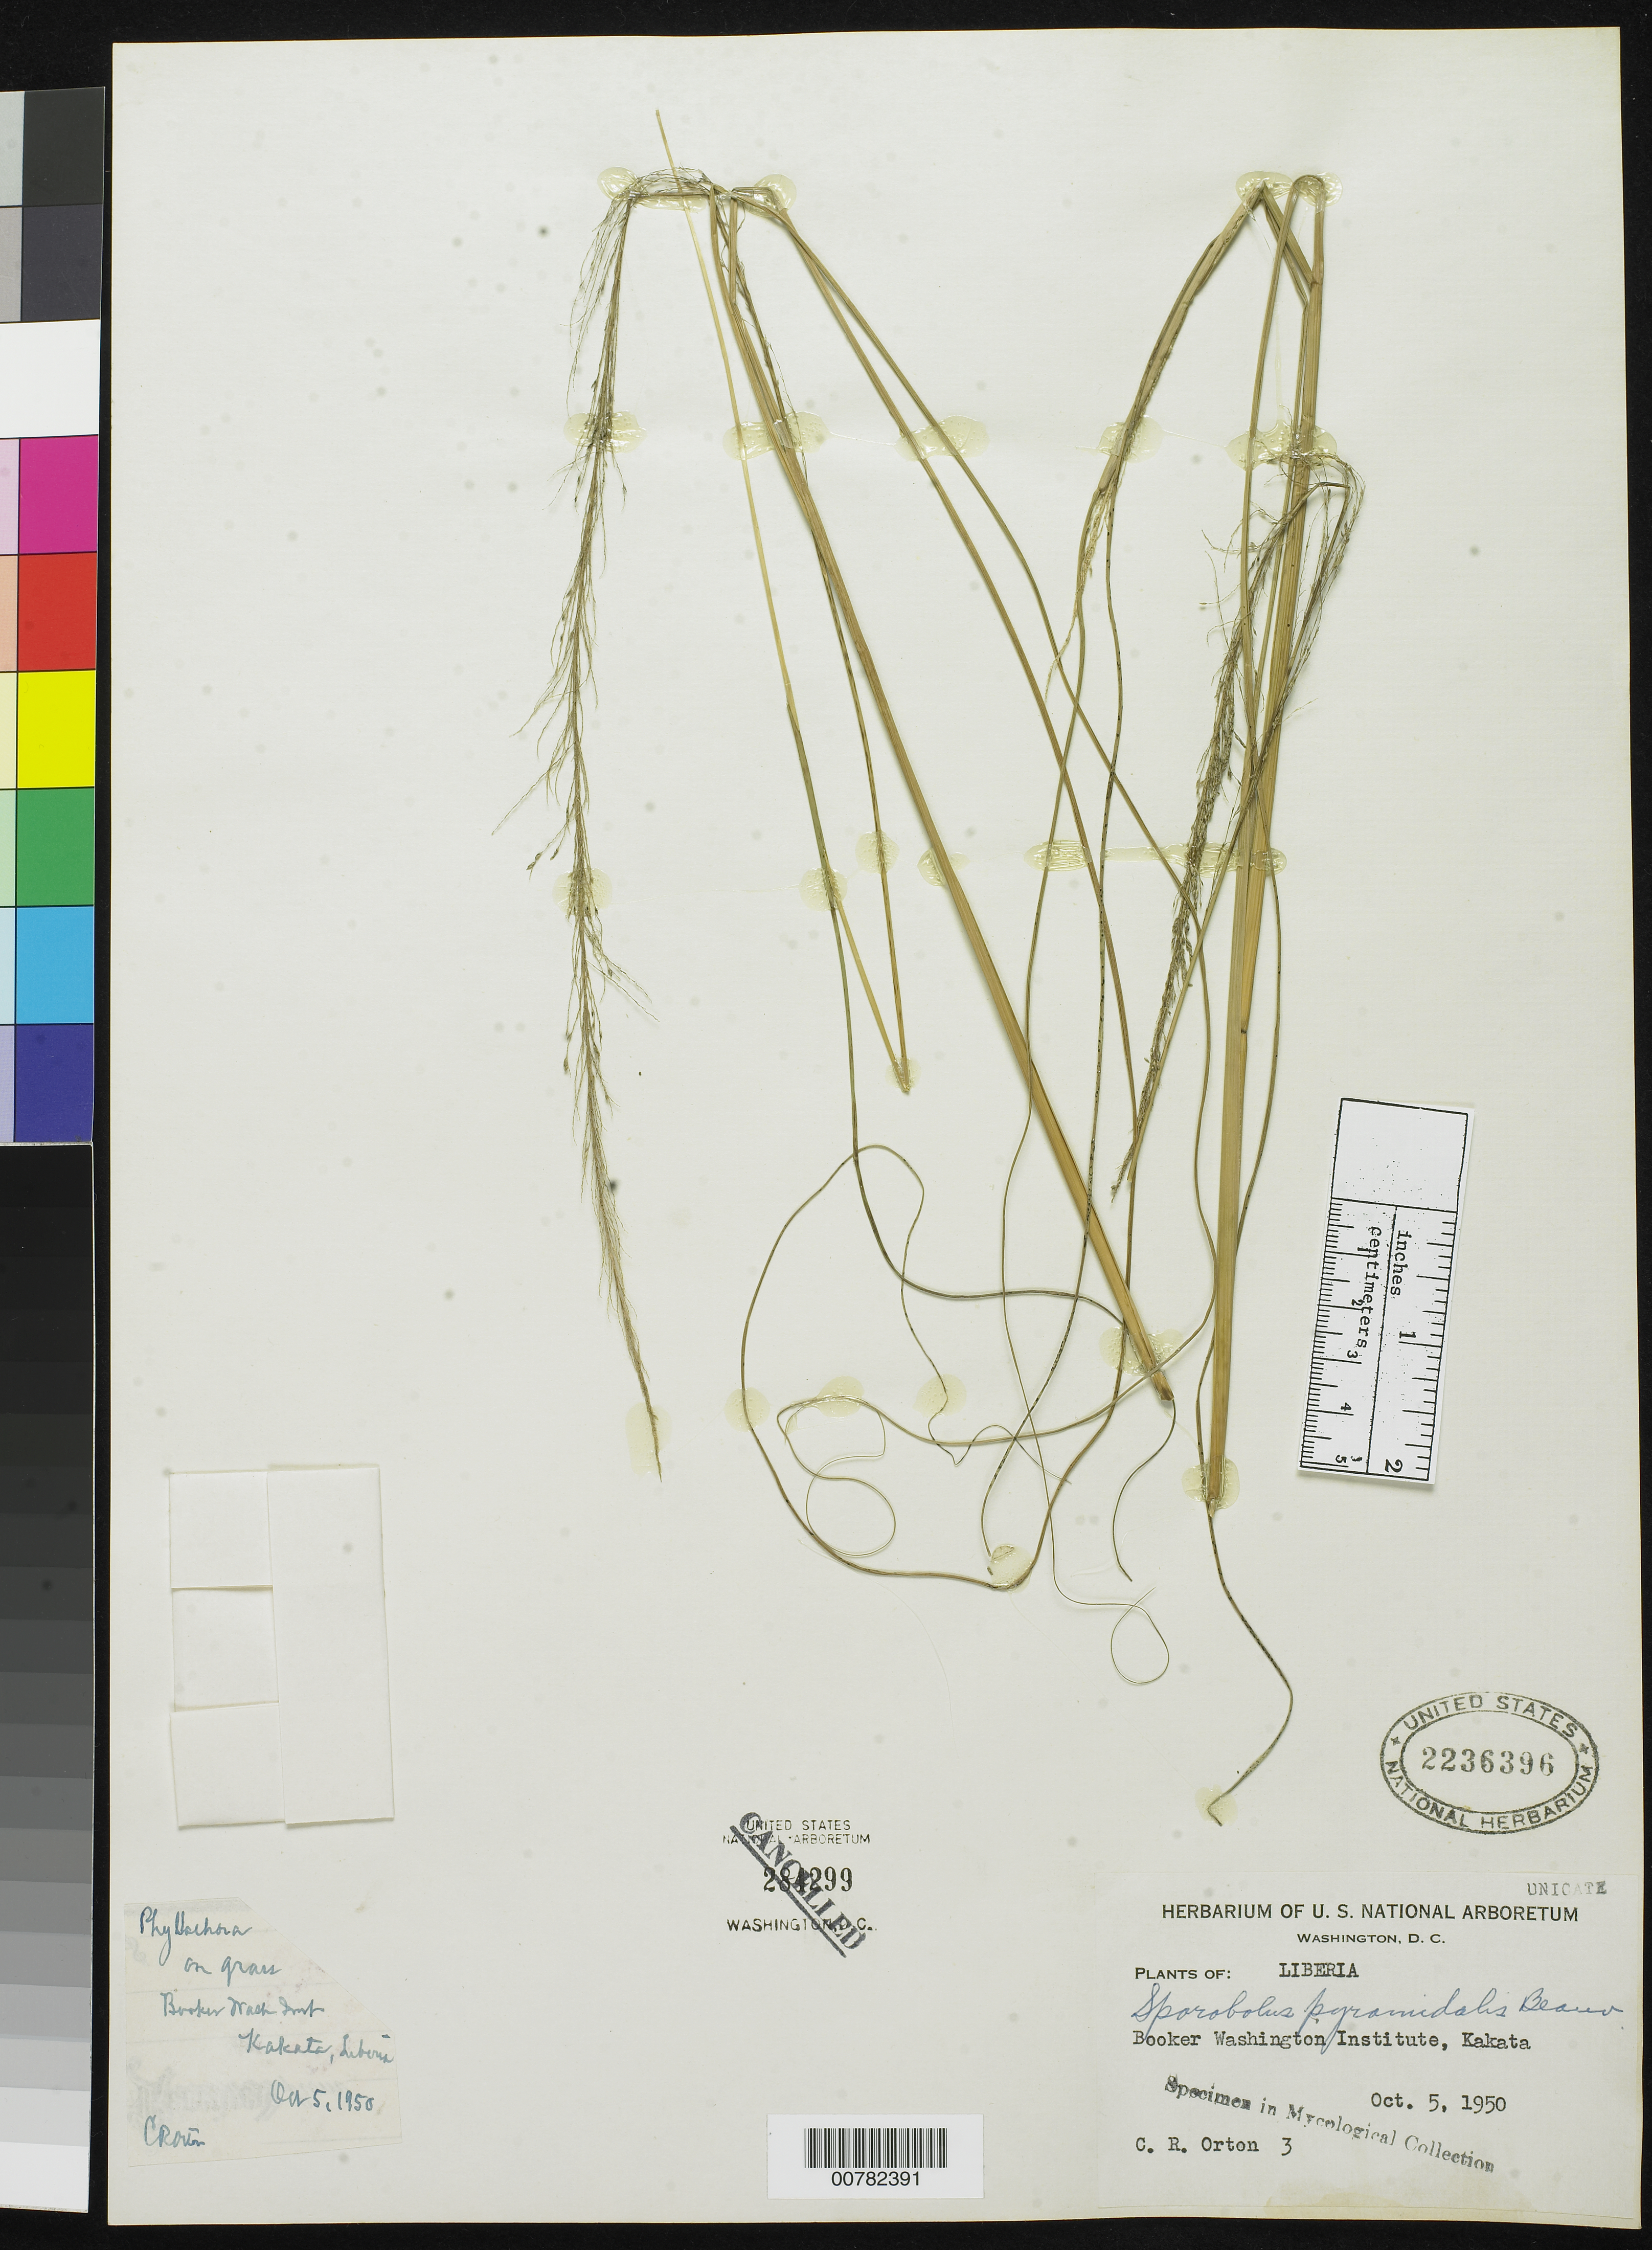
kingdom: Plantae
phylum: Tracheophyta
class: Liliopsida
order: Poales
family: Poaceae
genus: Sporobolus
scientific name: Sporobolus pyramidalis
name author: P. Beauv.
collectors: C. Orton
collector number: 3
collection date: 1950-10-05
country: Liberia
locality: Booker Washington Institute, Kakata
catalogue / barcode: US 2236396